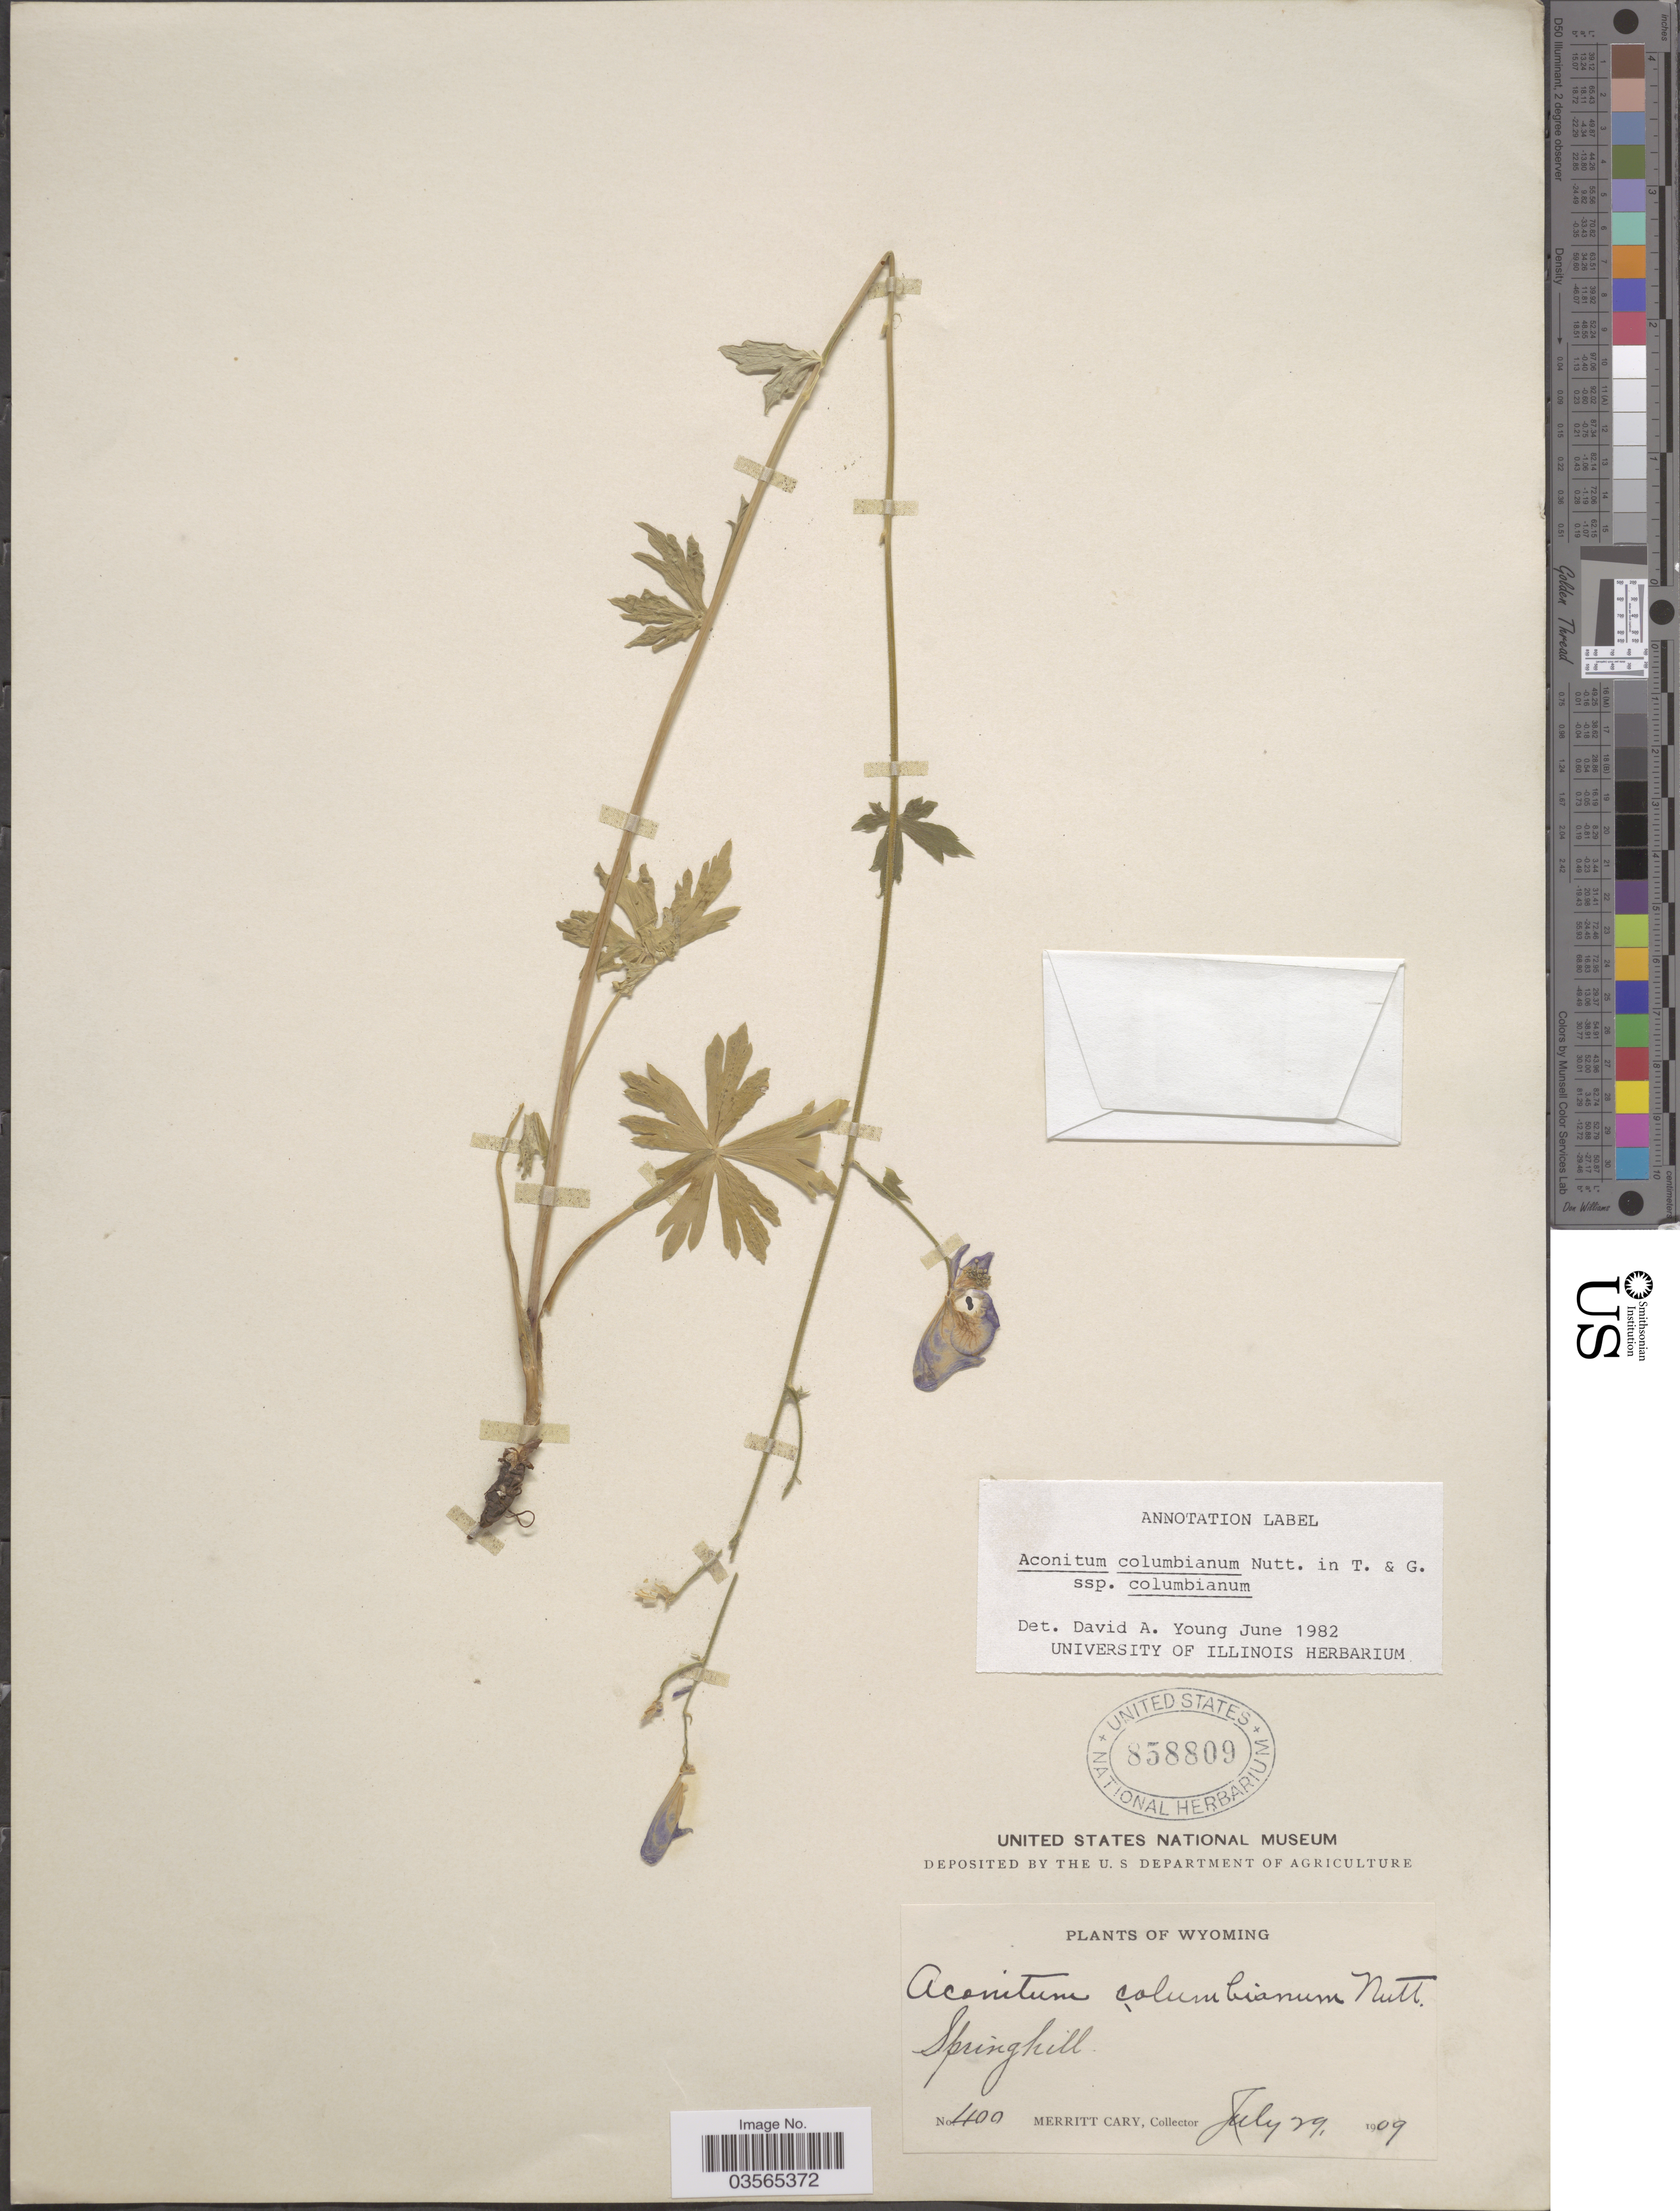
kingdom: Plantae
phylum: Tracheophyta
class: Magnoliopsida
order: Ranunculales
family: Ranunculaceae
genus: Aconitum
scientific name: Aconitum columbianum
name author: Nutt.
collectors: M. Cary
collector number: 400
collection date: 1909-07-29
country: United States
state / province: Wyoming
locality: Springhill.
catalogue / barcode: US 858809